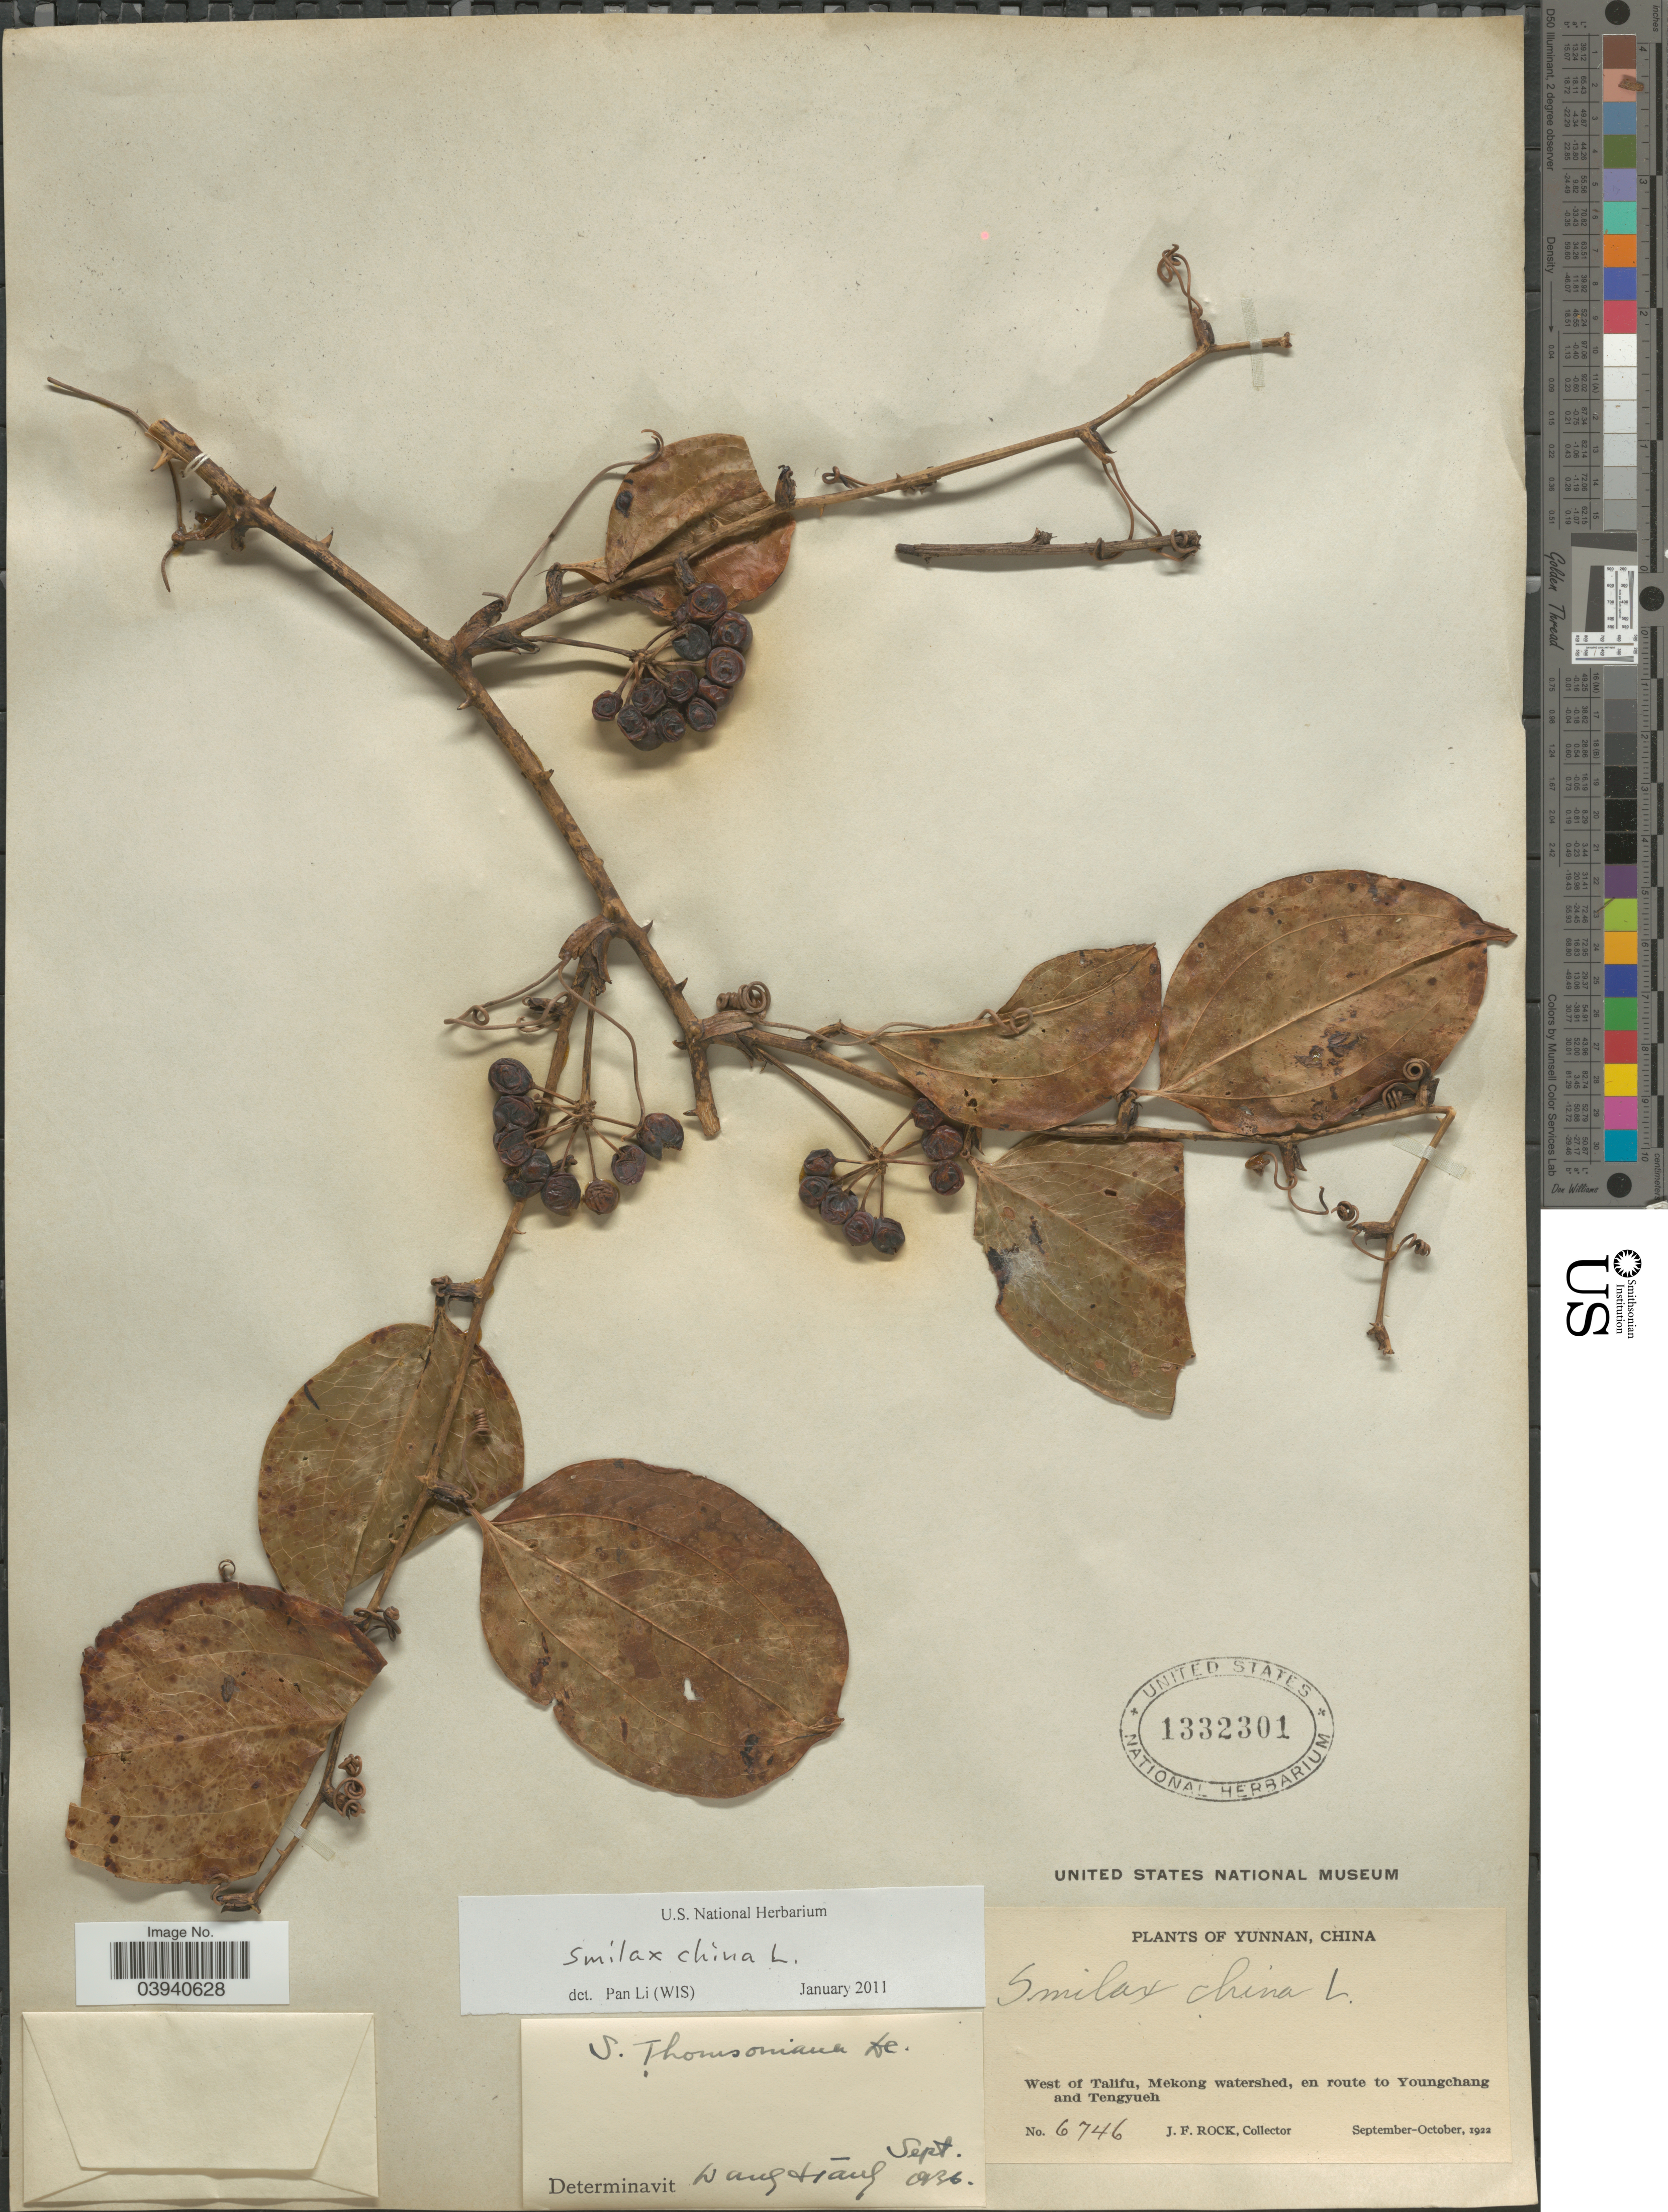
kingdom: Plantae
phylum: Tracheophyta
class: Liliopsida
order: Liliales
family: Smilacaceae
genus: Smilax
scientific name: Smilax china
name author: L.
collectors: J. Rock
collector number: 6746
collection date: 1922-09/1922-10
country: China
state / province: Yunnan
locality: West of Talifu, Mekong watershed, en route to Youngchang and Tengyueh.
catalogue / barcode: US 1332301